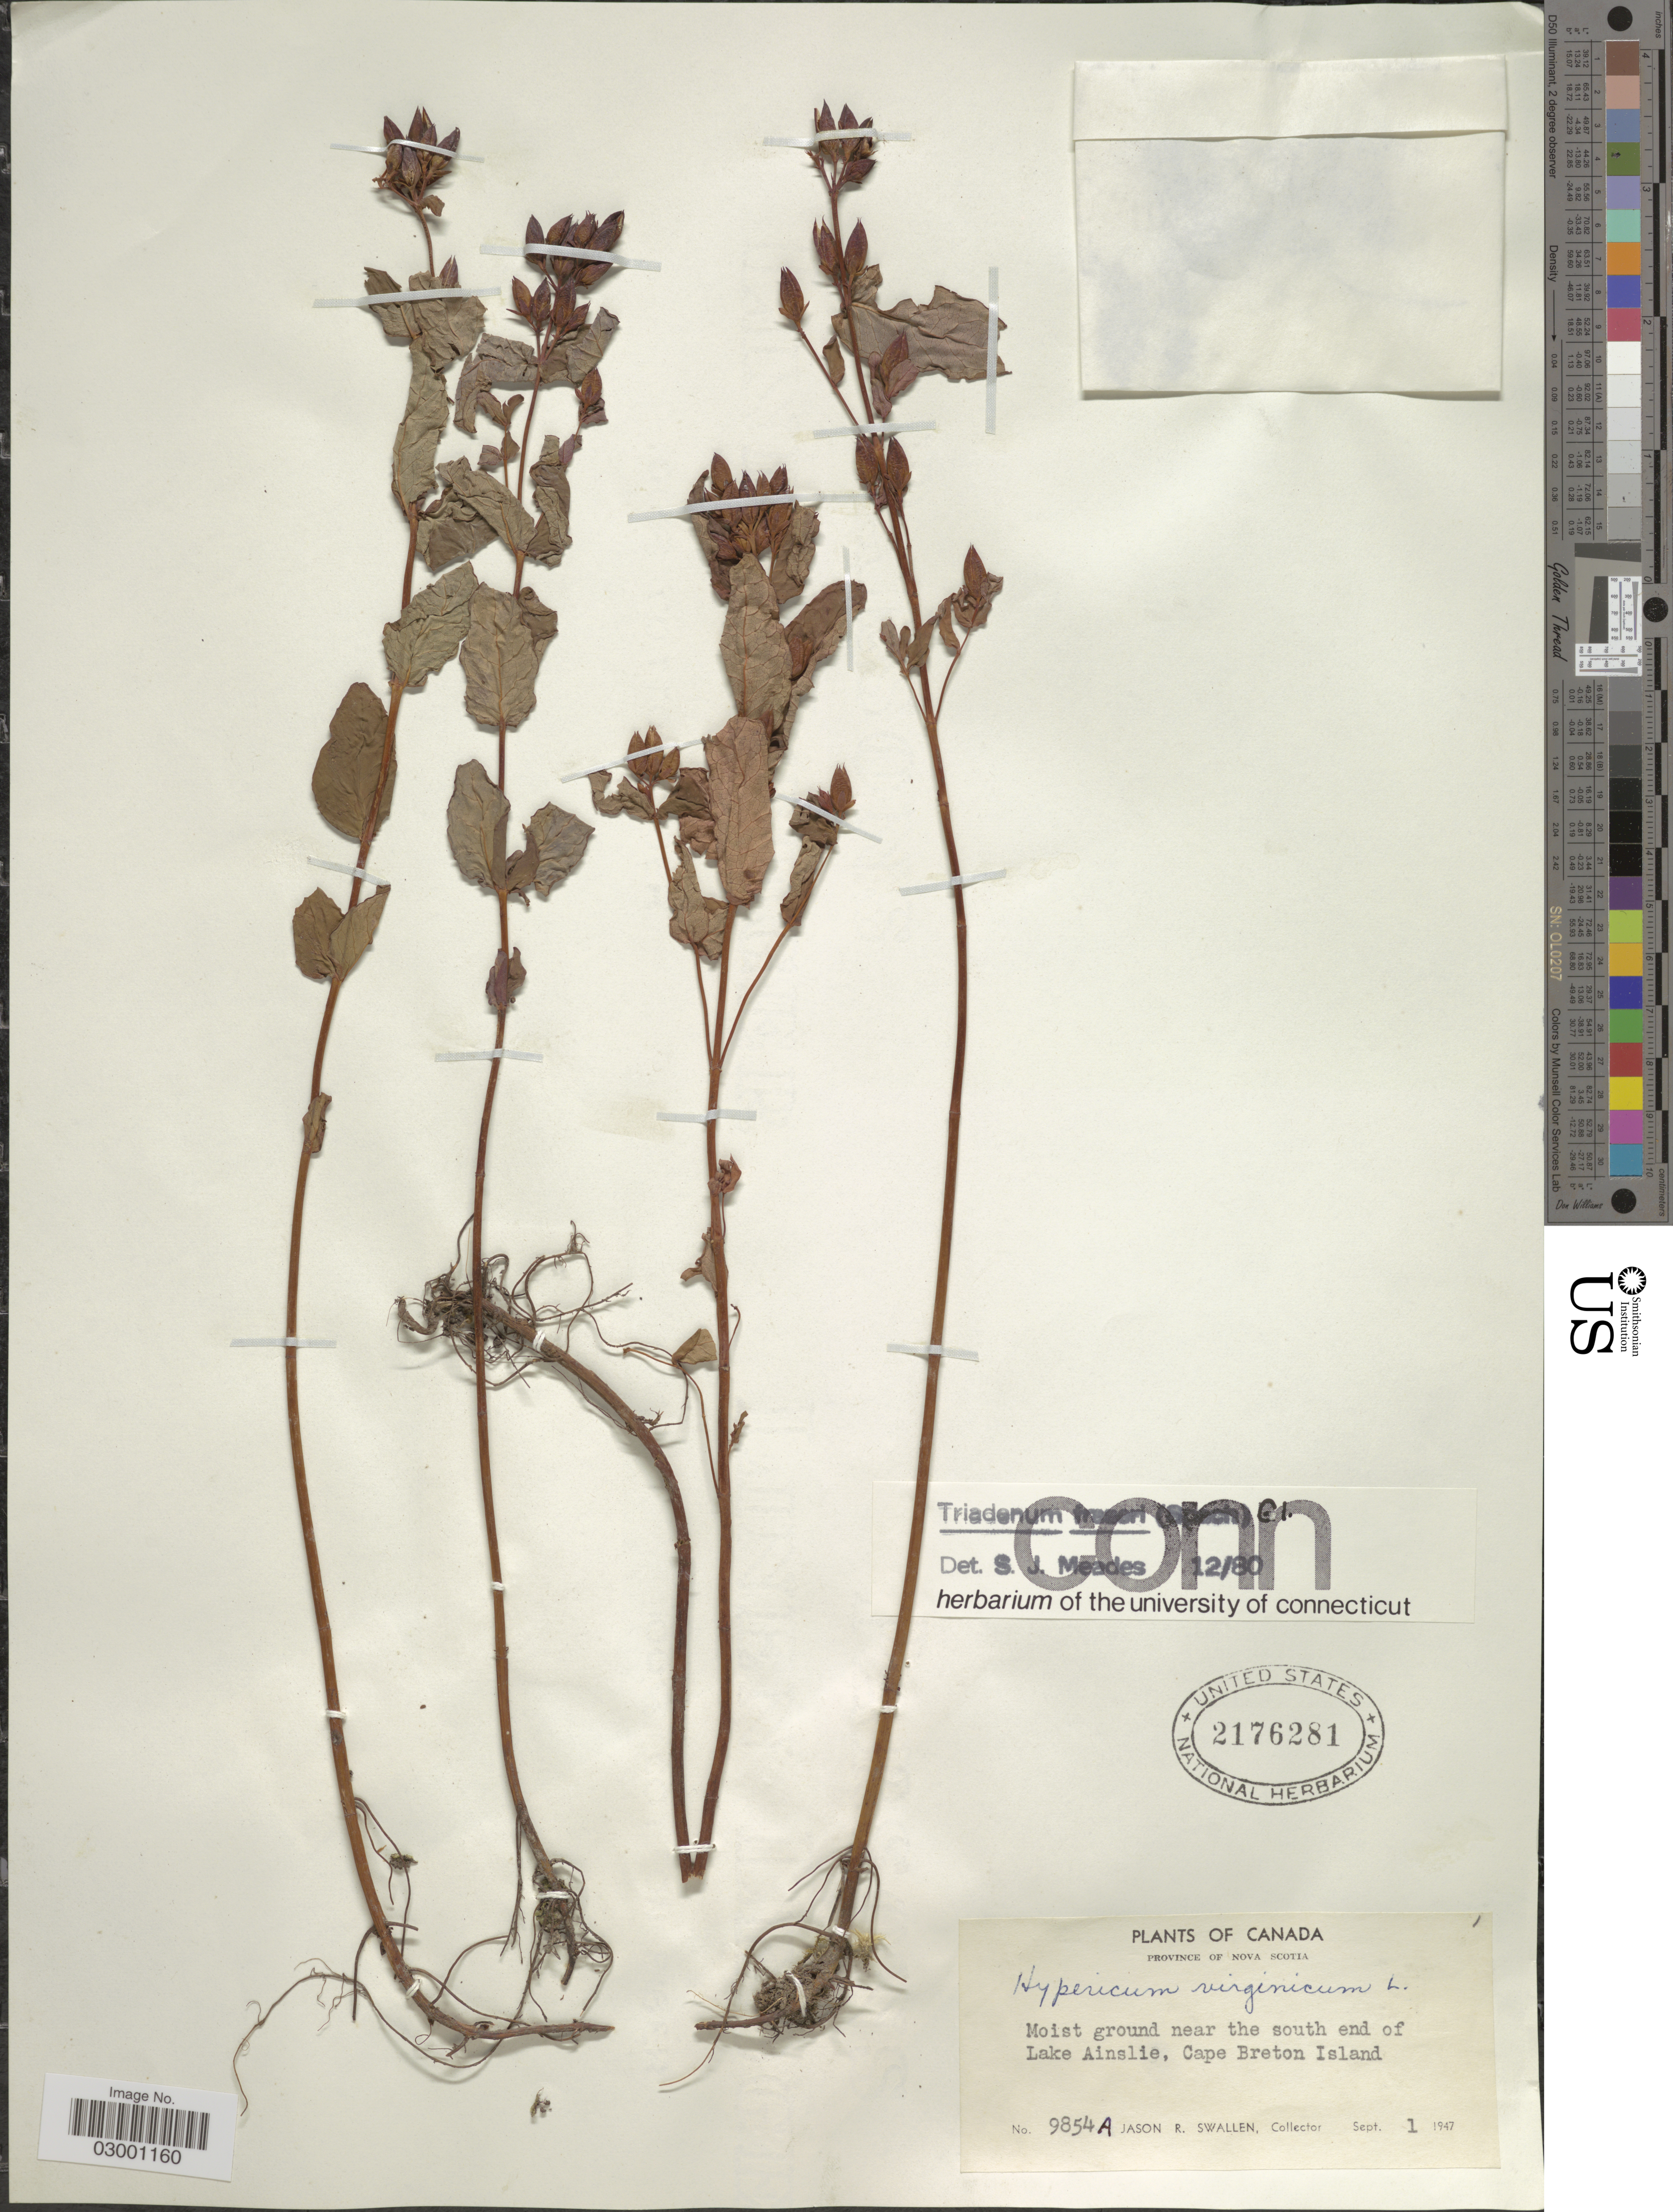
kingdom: Plantae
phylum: Tracheophyta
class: Magnoliopsida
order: Malpighiales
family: Hypericaceae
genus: Hypericum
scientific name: Hypericum fraseri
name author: Steud.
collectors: J. R. Swallen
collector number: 9854A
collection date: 1947-09-01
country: Canada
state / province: Nova Scotia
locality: Province of Nova Scotia, Moist ground near the south end of Lake Ainslie, Cape Breton Island.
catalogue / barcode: US 2176281